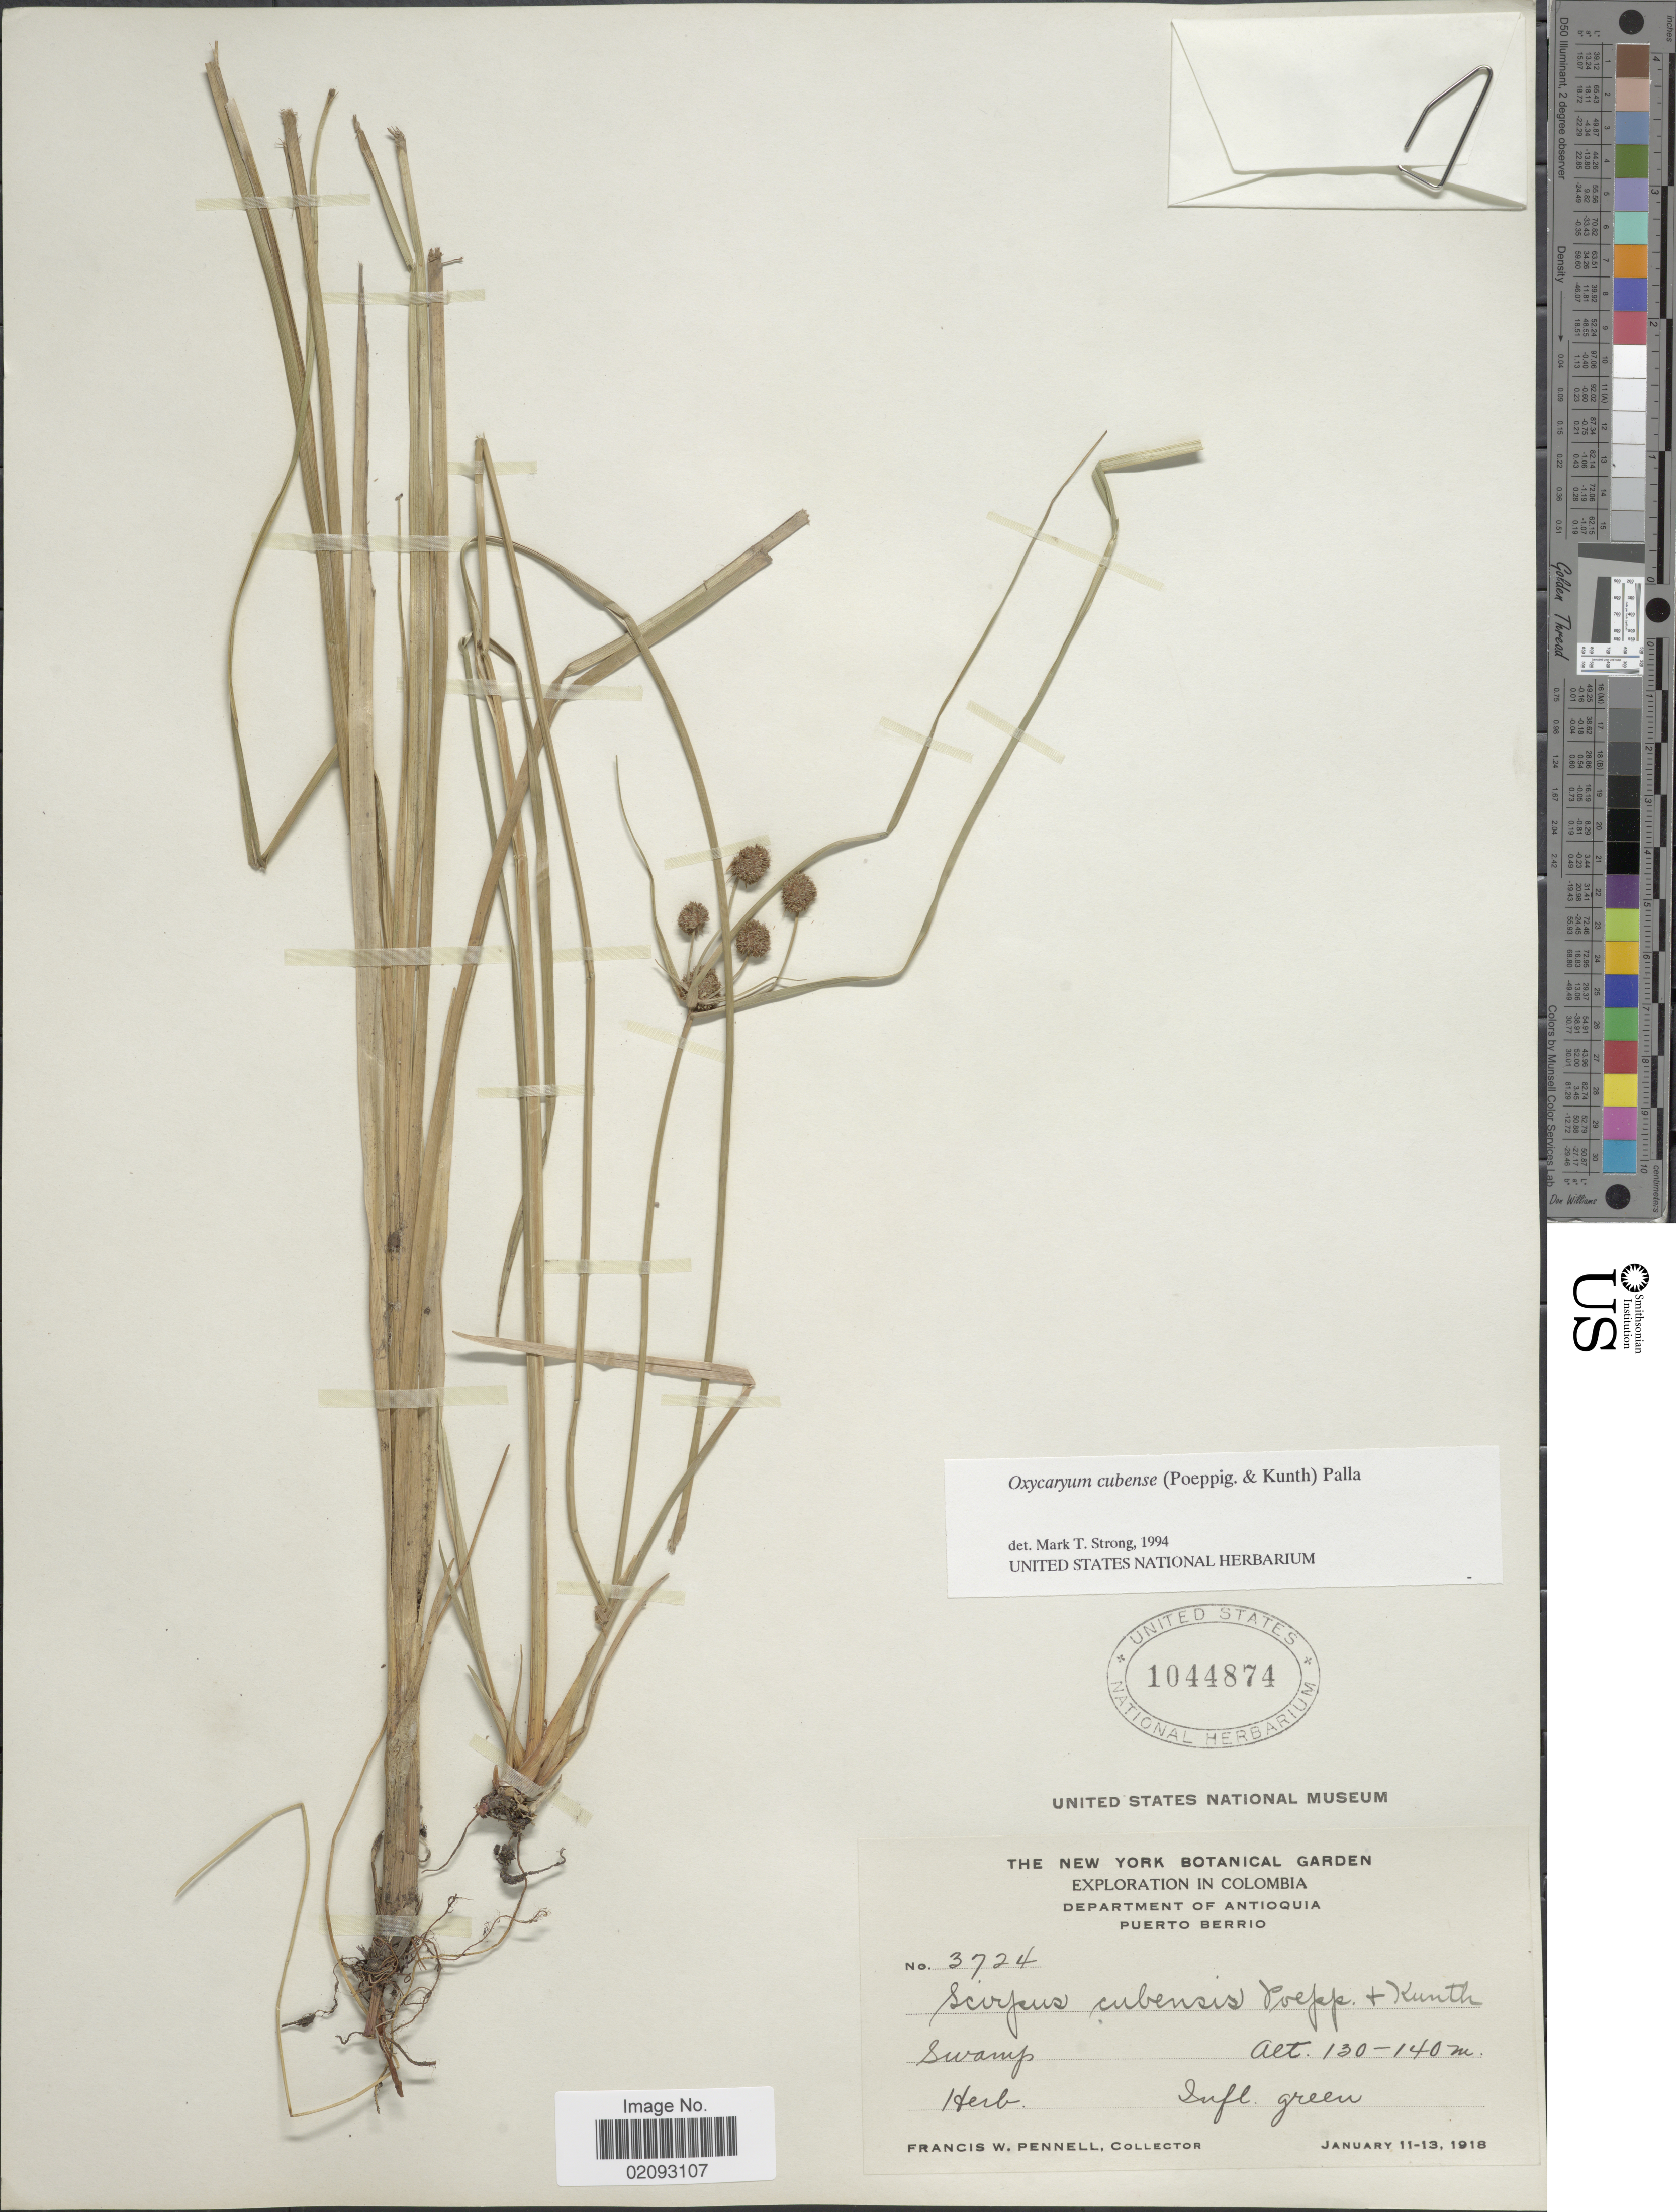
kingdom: Plantae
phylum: Tracheophyta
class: Liliopsida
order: Poales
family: Cyperaceae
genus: Cyperus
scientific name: Cyperus blepharoleptos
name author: Steud.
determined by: Strong, M. T., (US), Smithsonian Institution - National Museum of Natural History (UNITED STATES)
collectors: F. W. Pennell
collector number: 3724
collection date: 1918-01-11/1918-01-13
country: Colombia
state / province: Antioquia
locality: Department of Antioquia, Puerto Berrio, swamp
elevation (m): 130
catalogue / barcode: US 1044874